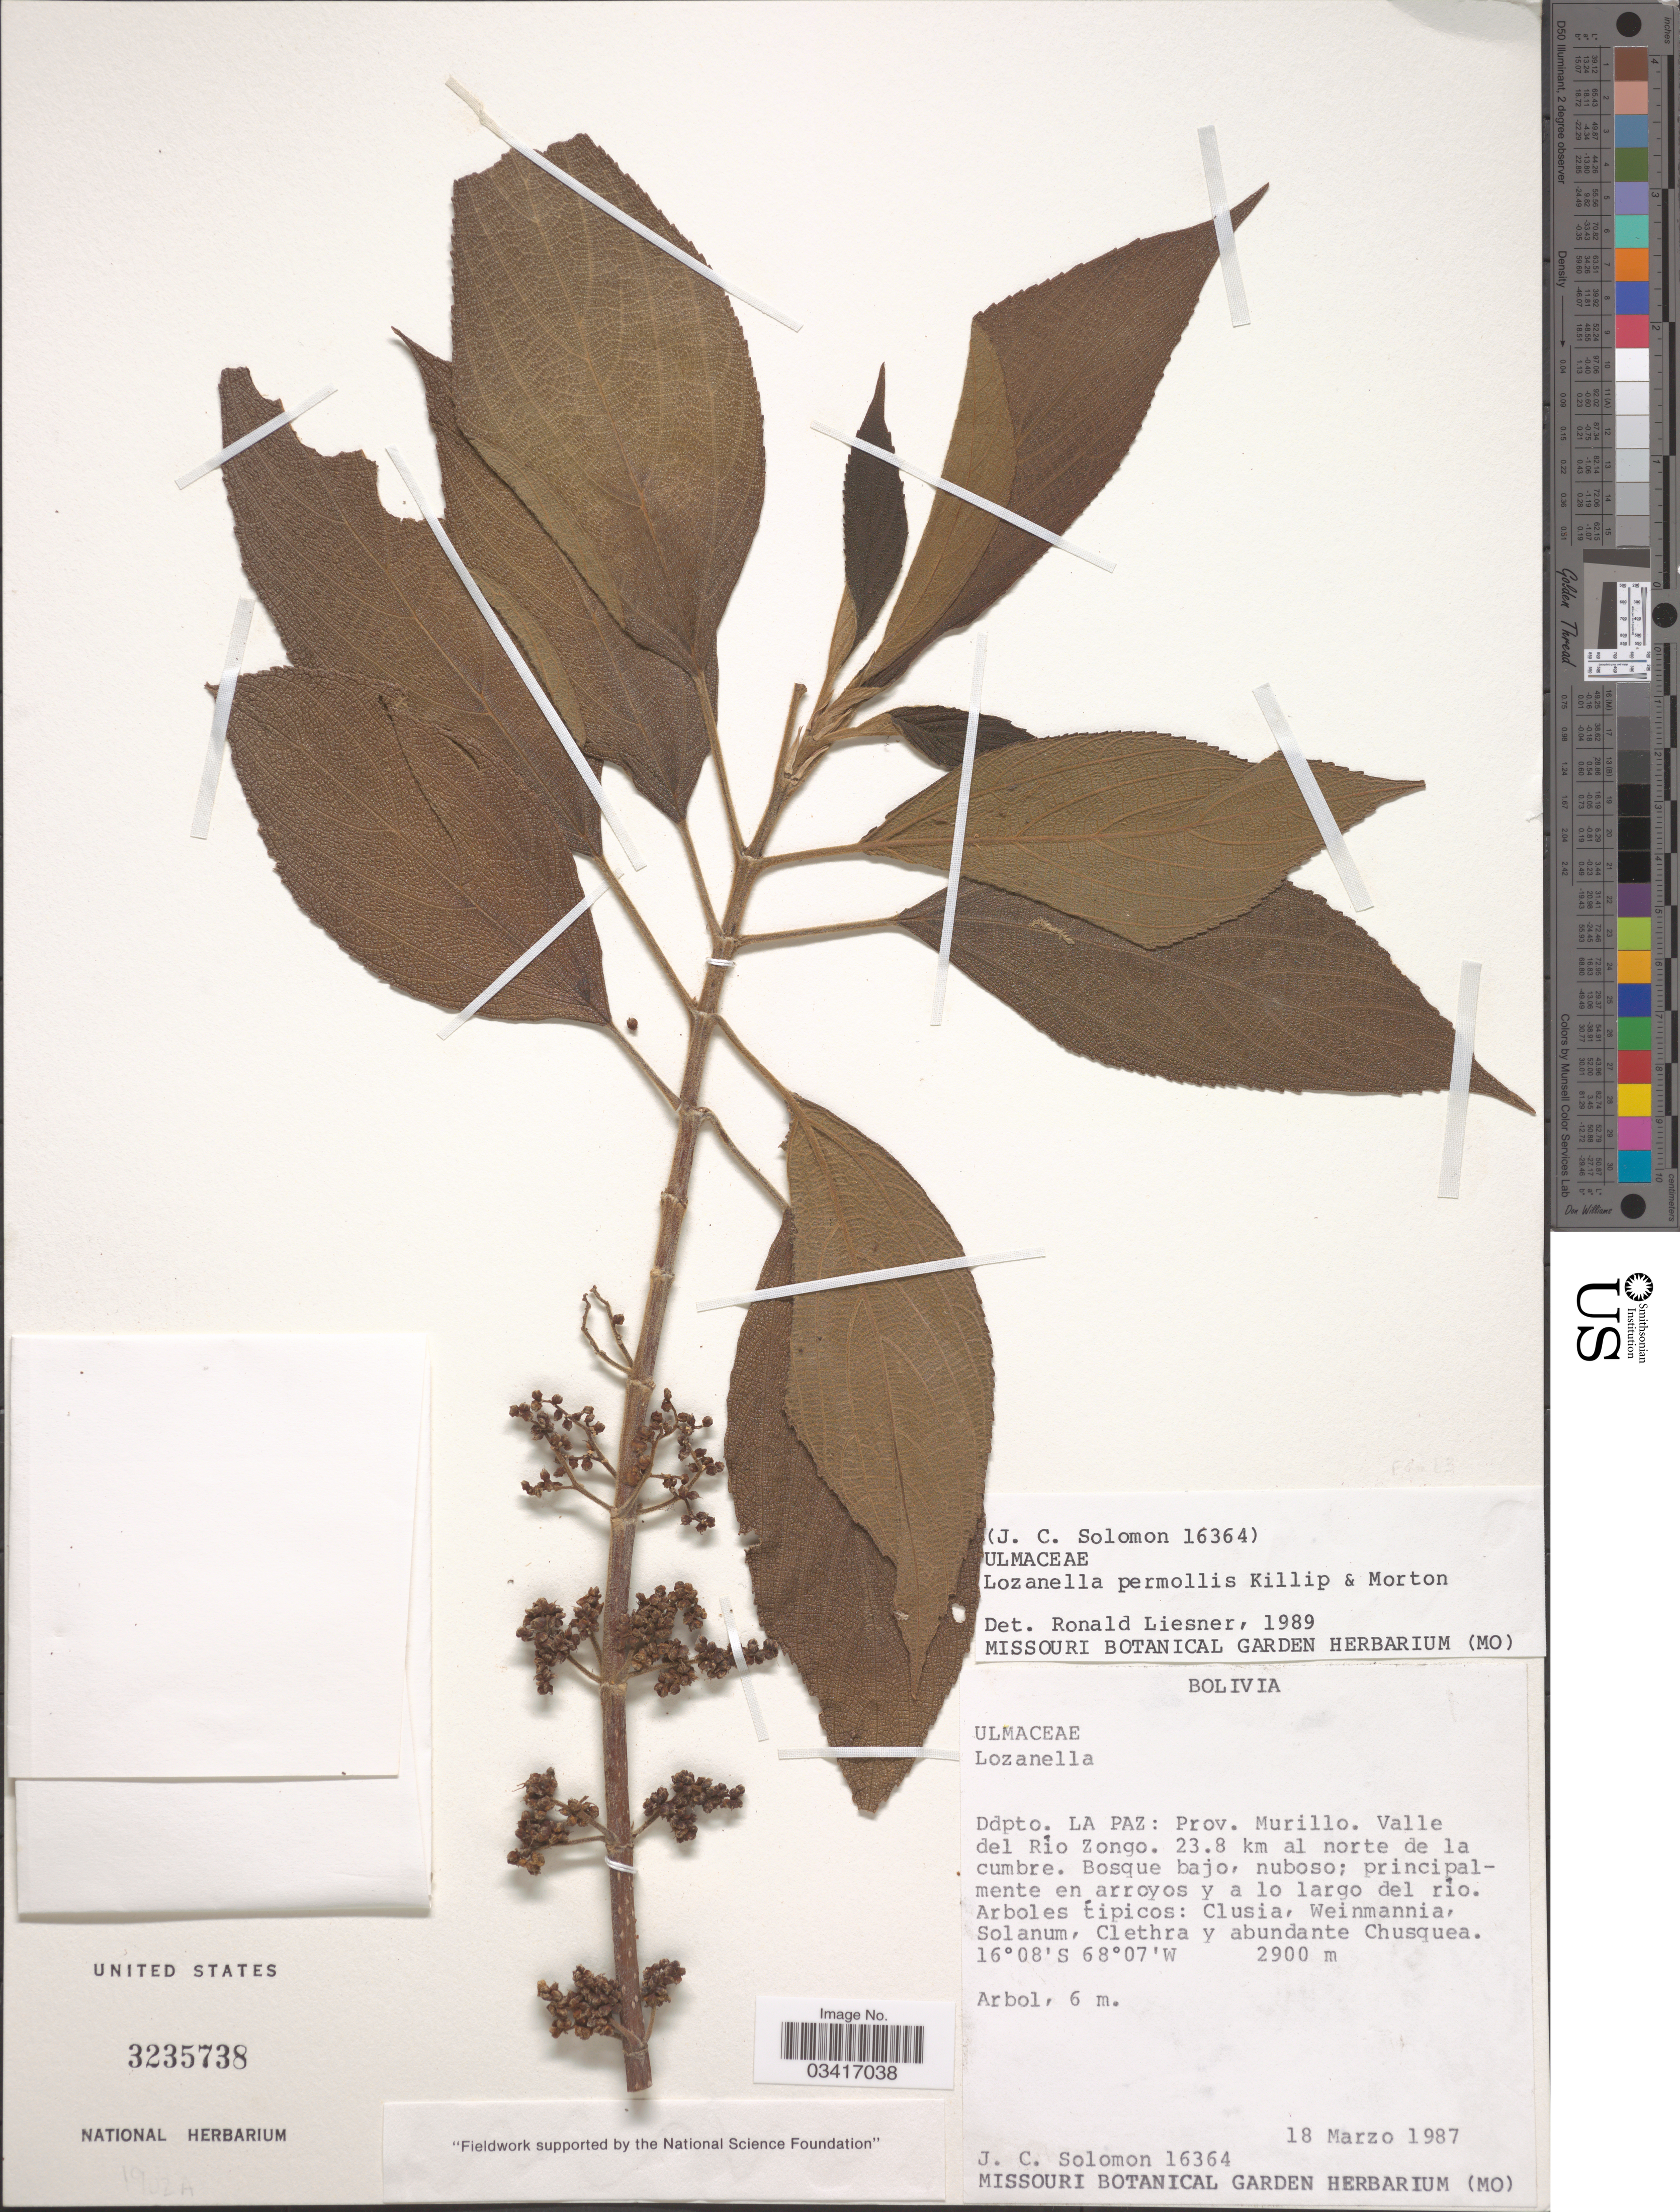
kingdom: Plantae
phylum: Tracheophyta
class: Magnoliopsida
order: Rosales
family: Cannabaceae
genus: Lozanella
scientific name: Lozanella permollis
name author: Killip & C.V. Morton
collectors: J. C. Solomon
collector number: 16364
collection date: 1987-03-18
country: Bolivia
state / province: La Paz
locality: Ddpto. La Paz: Prov. Murillo. Valle del Rio Zongo. 23.8 km al norte de la cumbre.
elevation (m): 2900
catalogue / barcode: US 3235738